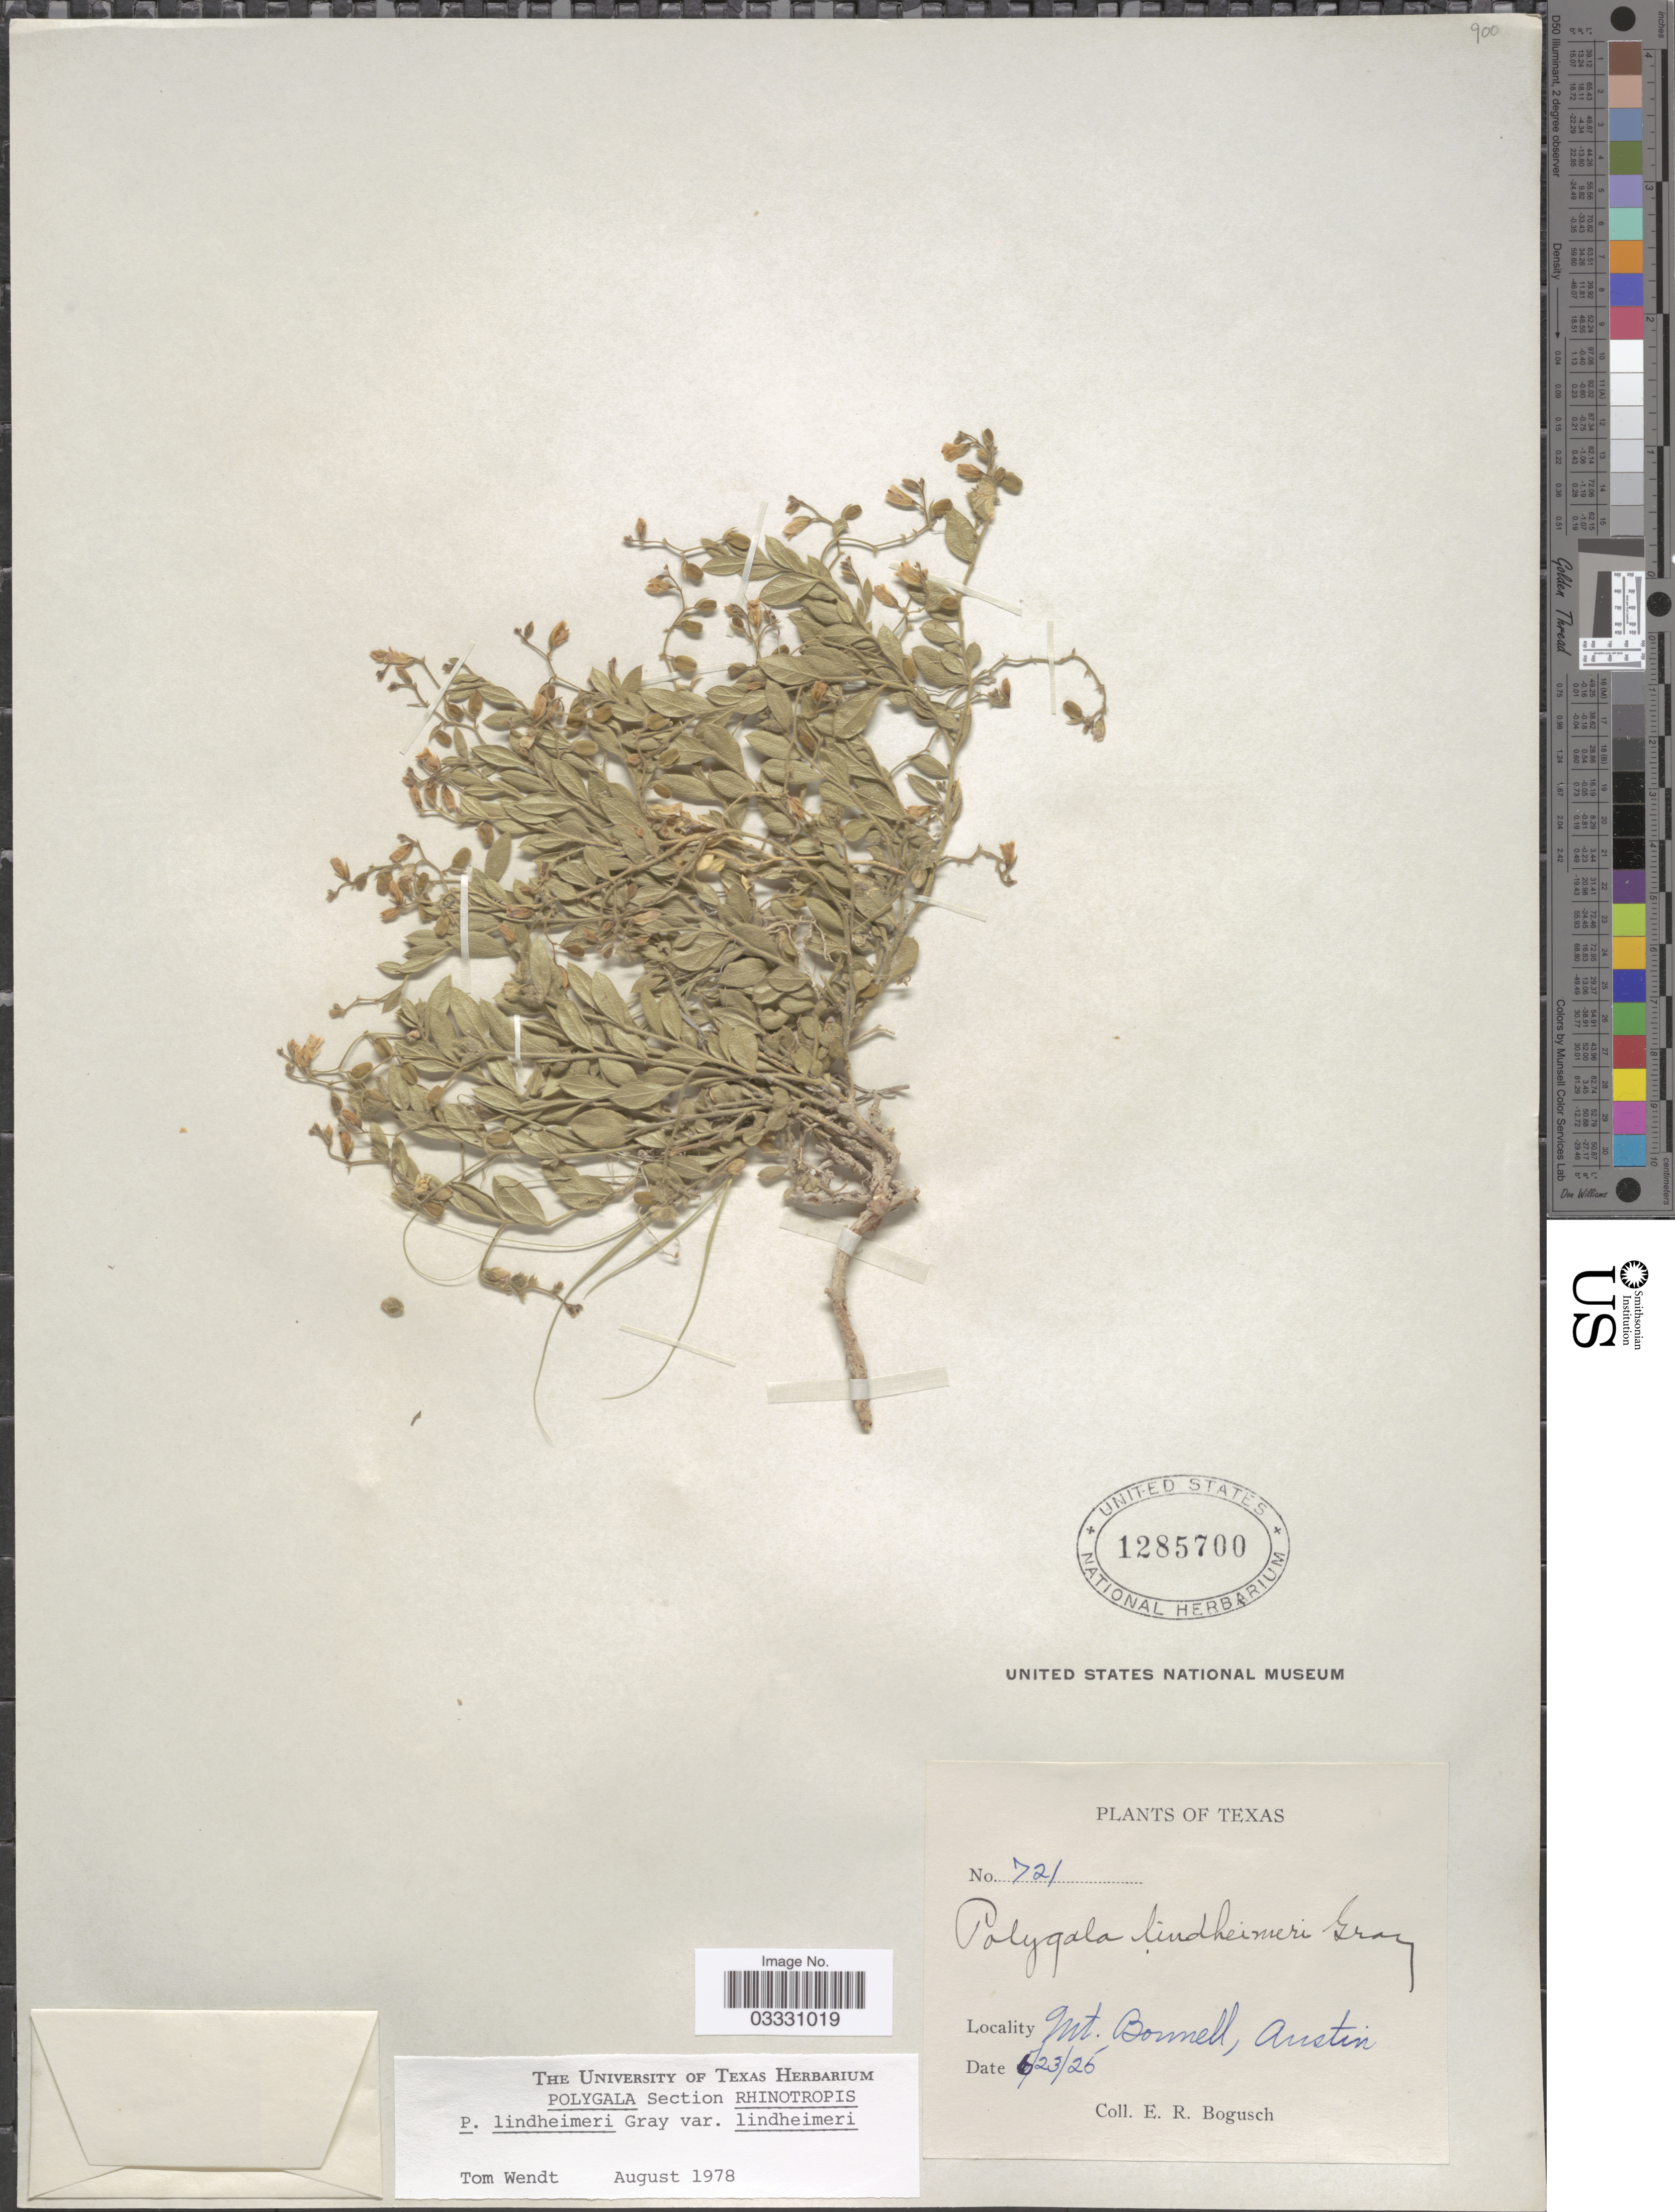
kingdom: Plantae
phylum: Tracheophyta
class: Magnoliopsida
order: Fabales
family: Polygalaceae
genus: Rhinotropis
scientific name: Rhinotropis lindheimeri var. lindheimeri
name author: (A. Gray) J.R. Abbott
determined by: Strong, Mark T., (BOT), Smithsonian Institution - National Museum of Natural History (UNITED STATES)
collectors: E. Bogusch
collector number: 721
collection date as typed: Transcribed d/m/y: 23/6/25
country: United States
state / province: Texas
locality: Mt. Bonnell, Austin.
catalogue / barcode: US 1285700